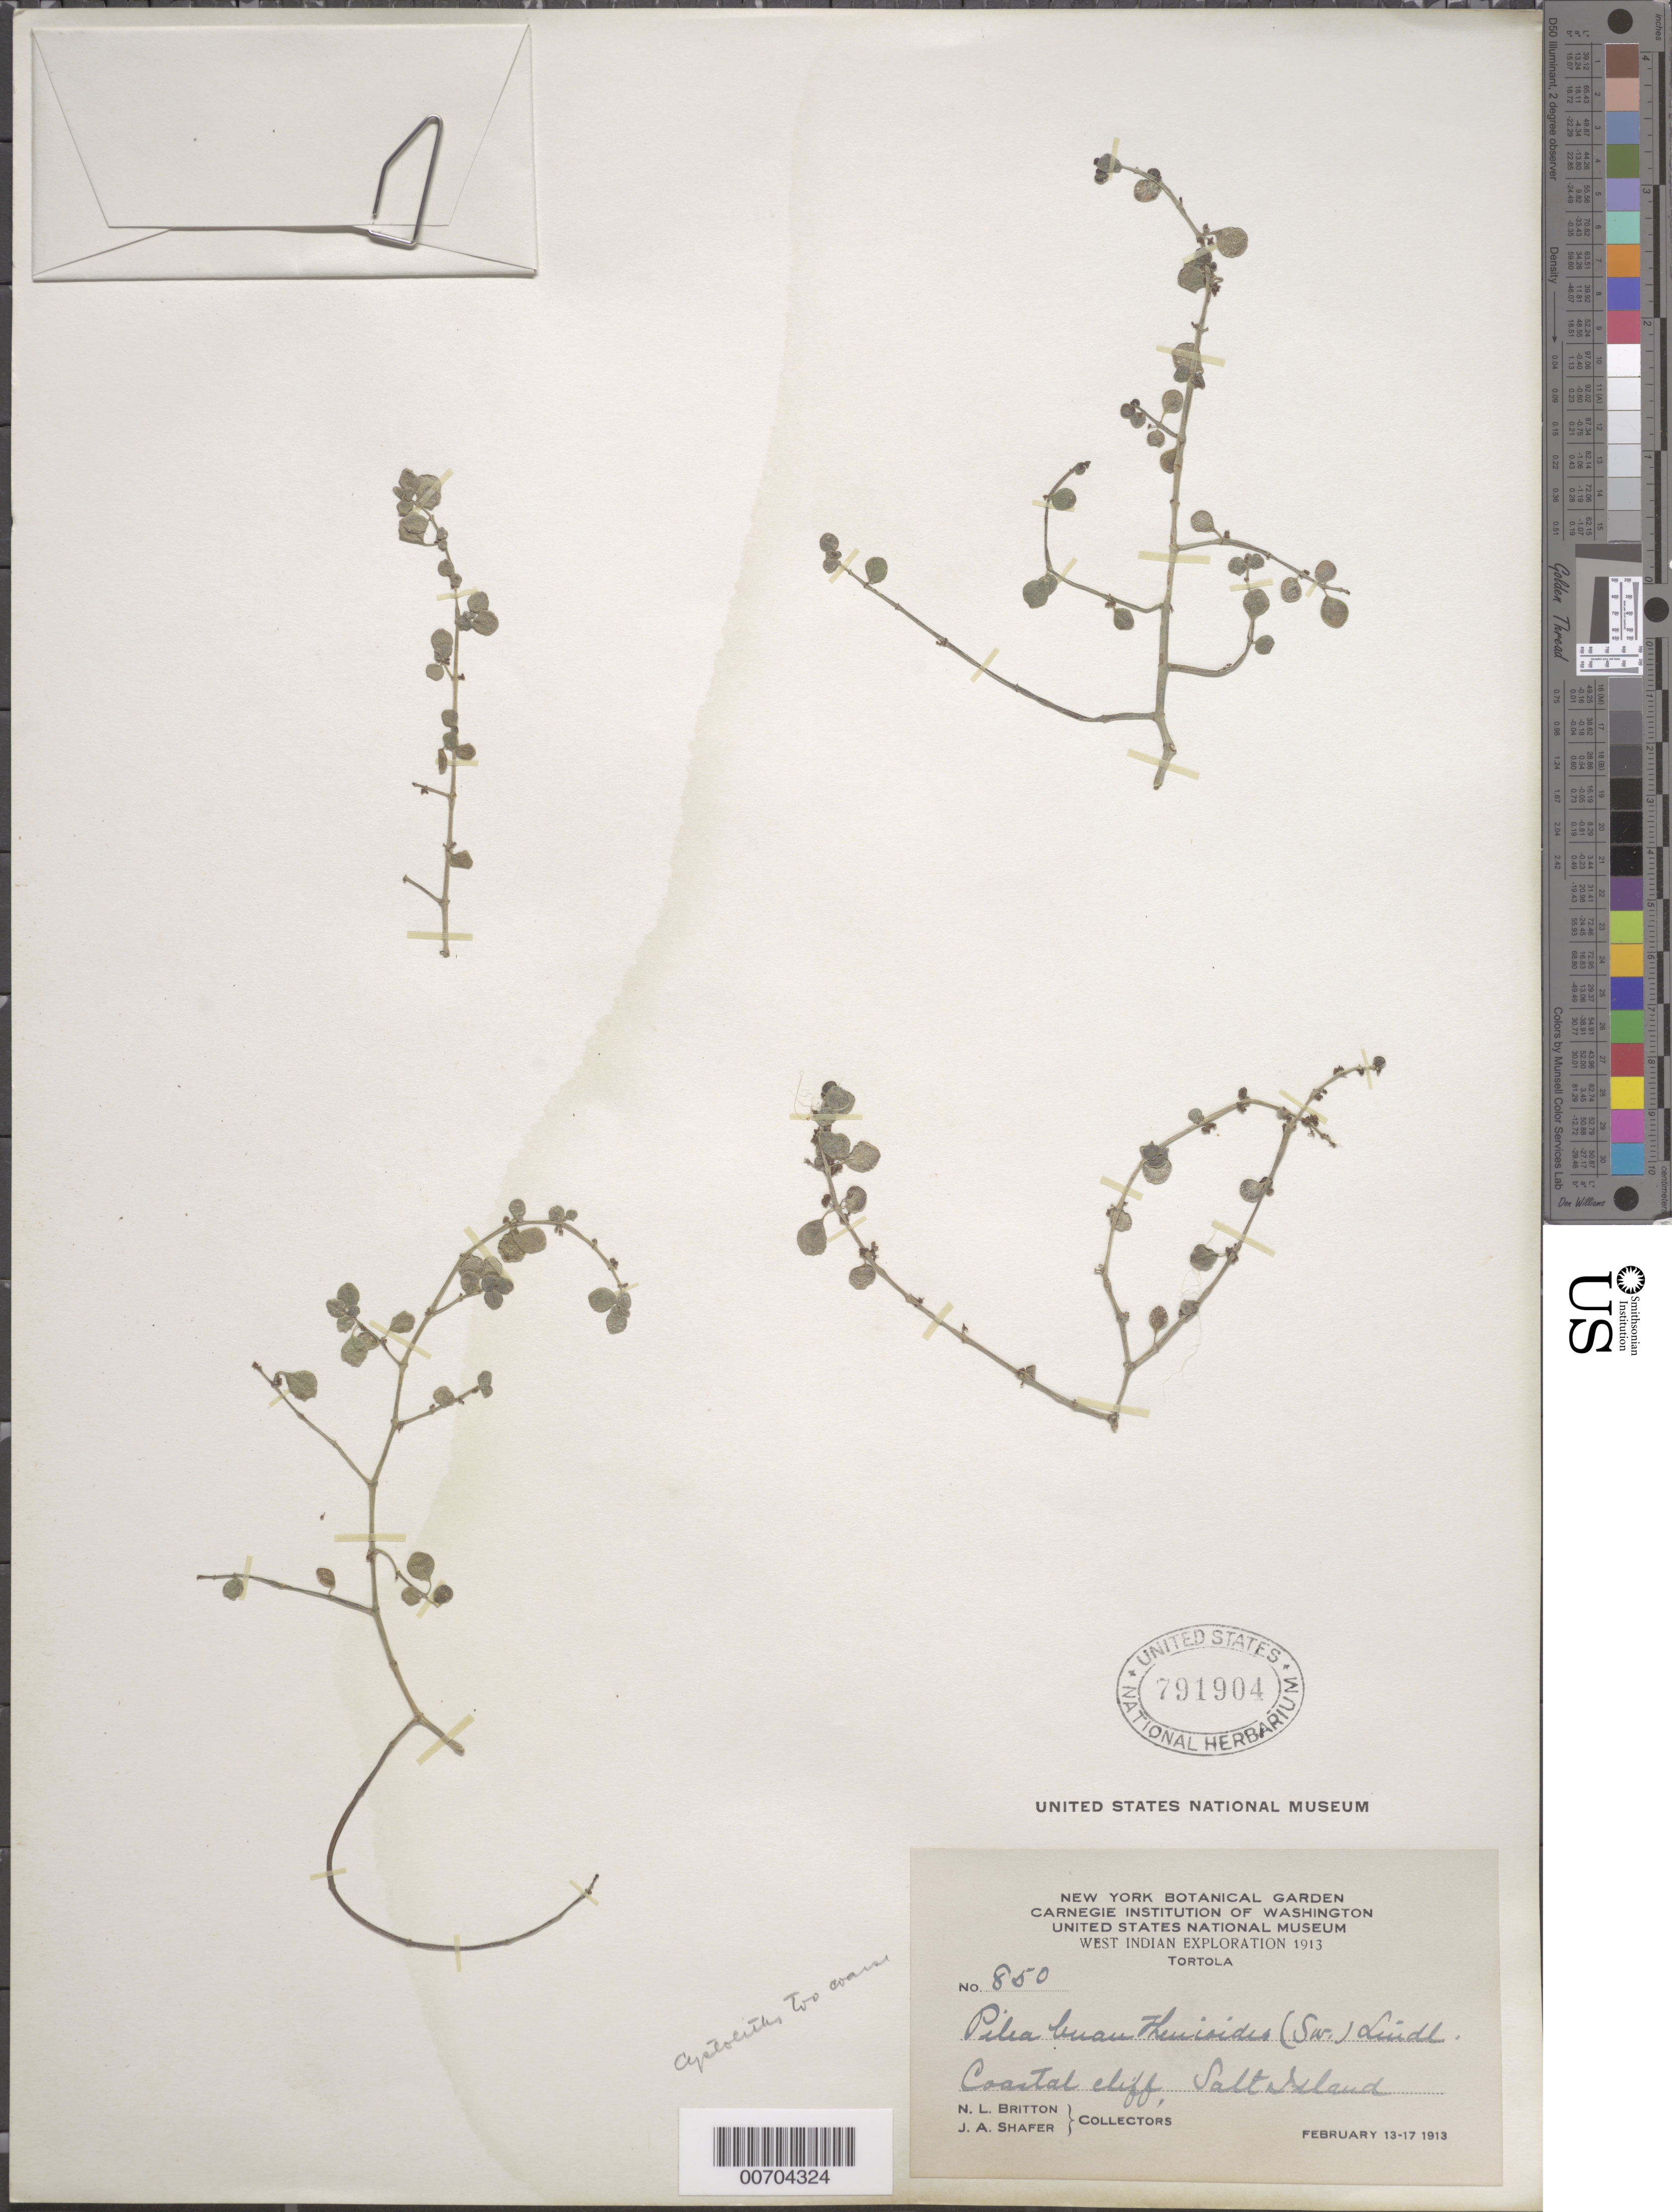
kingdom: Plantae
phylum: Tracheophyta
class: Magnoliopsida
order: Rosales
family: Urticaceae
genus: Pilea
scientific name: Pilea microphylla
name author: (L.) Liebm.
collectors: N. Britton & J. A. Shafer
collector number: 850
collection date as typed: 13 Feb 1913 to 17 Feb 1913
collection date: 1913-02-13/1913-02-17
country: British Virgin Islands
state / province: Tortola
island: Salt Island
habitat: Coastal cliff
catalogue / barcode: US 791904